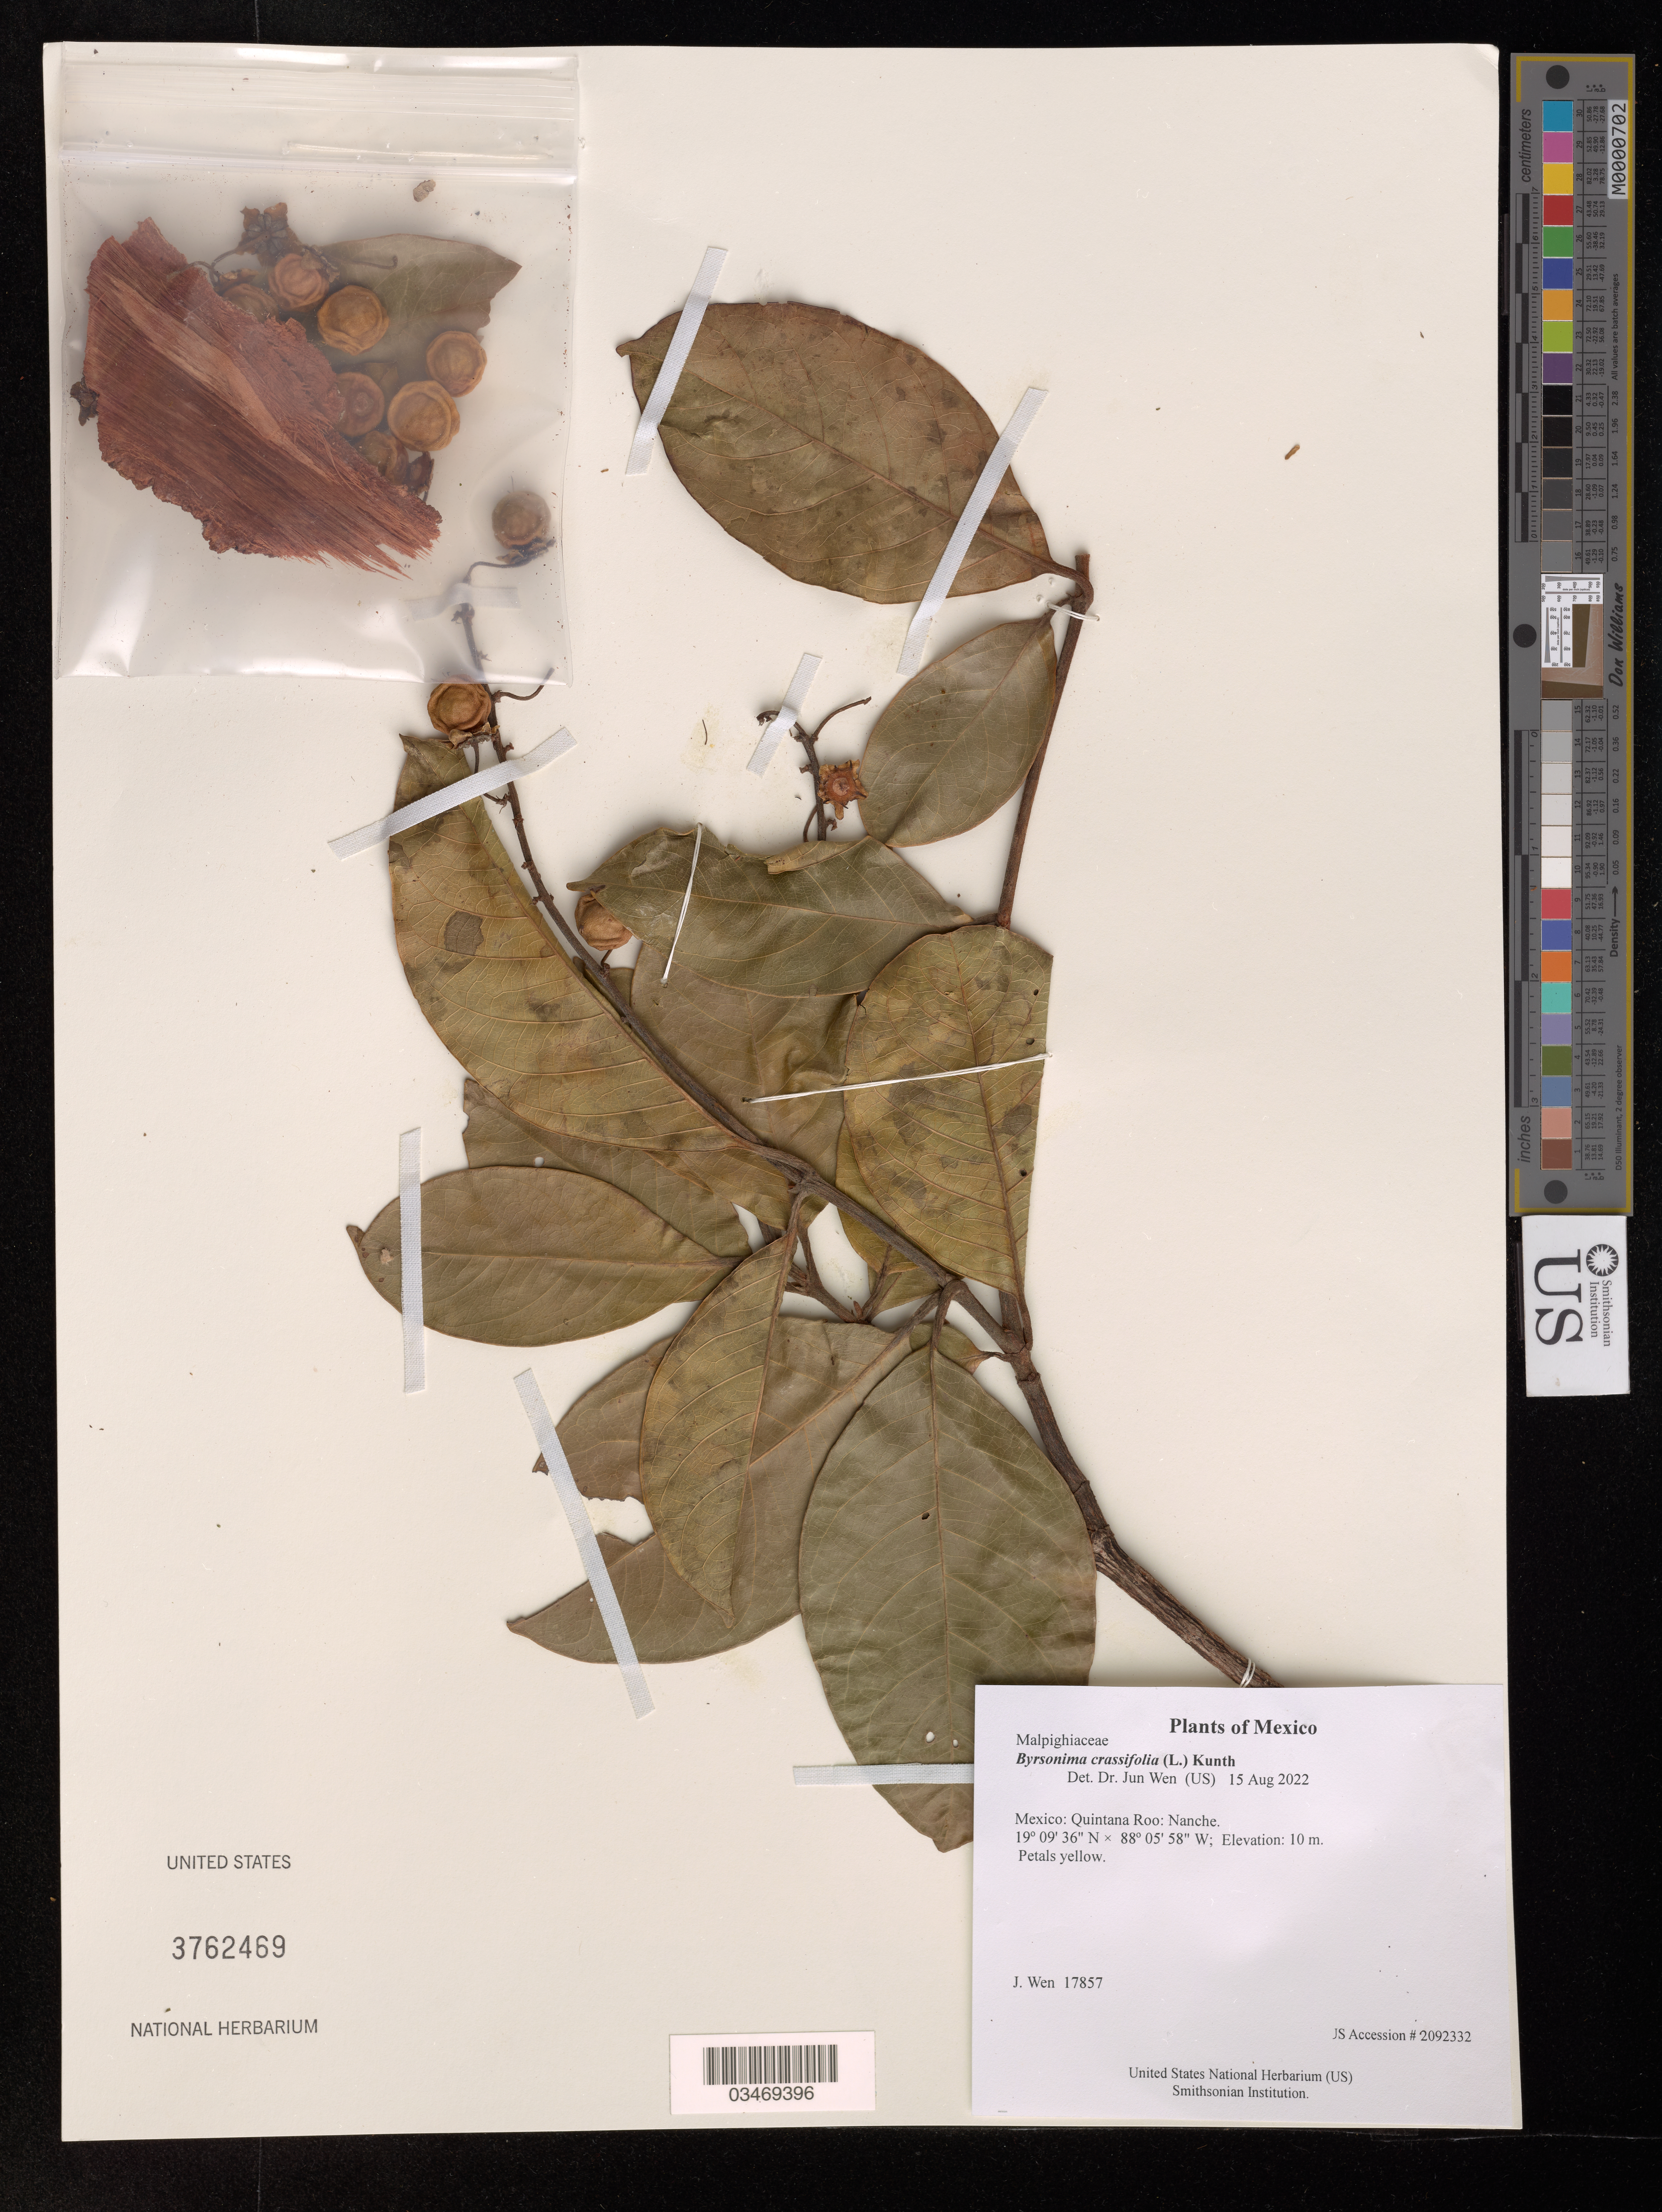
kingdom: Plantae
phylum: Tracheophyta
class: Magnoliopsida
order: Malpighiales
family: Malpighiaceae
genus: Byrsonima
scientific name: Byrsonima crassifolia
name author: (L.) Kunth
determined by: Wen, Jun, (BOT), Smithsonian Institution - National Museum of Natural History (UNITED STATES)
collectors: J. Wen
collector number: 17857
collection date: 2022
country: Mexico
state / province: Quintana Roo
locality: Nanche.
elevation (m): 10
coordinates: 19 9 36 N, 88 5 58 W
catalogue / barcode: US 3762469